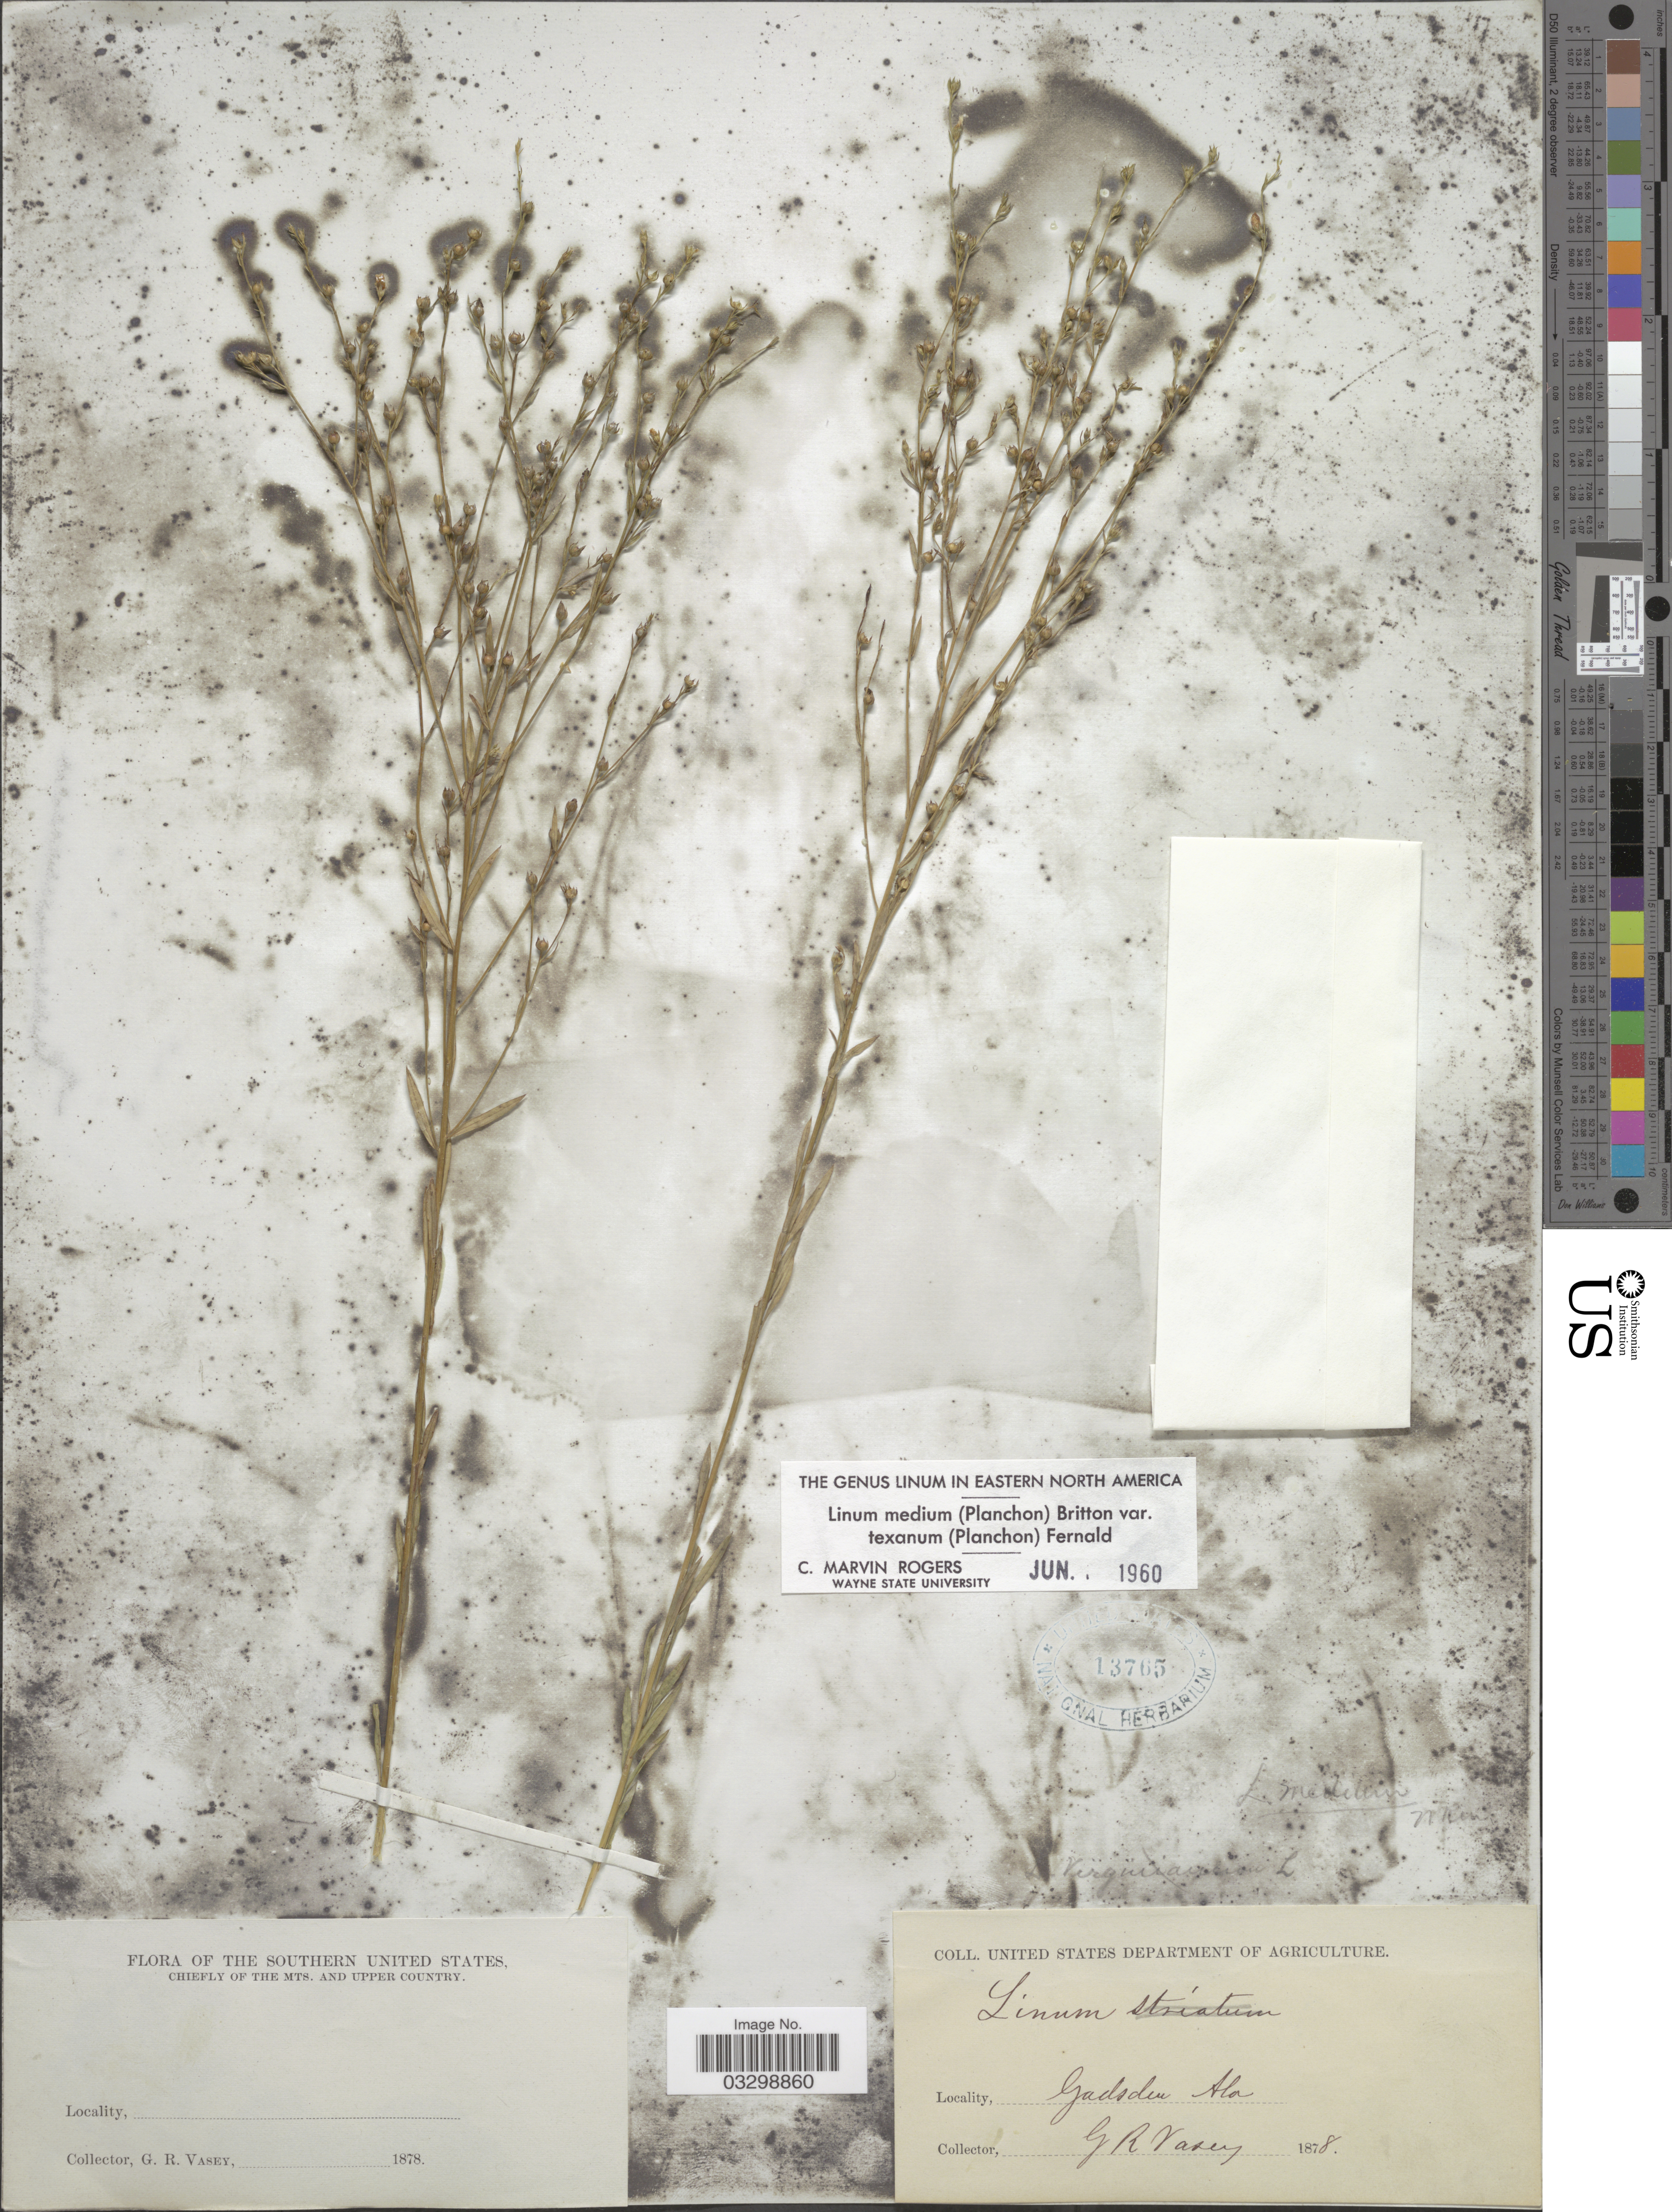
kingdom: Plantae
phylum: Tracheophyta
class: Magnoliopsida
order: Malpighiales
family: Linaceae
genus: Linum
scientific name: Linum medium var. texanum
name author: (Planch.) Fernald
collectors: G. R. Vasey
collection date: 1878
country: United States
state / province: Alabama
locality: The Southern United States, Chiefly of The Mts. and Upper Country. Gadsden.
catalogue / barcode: US 13765